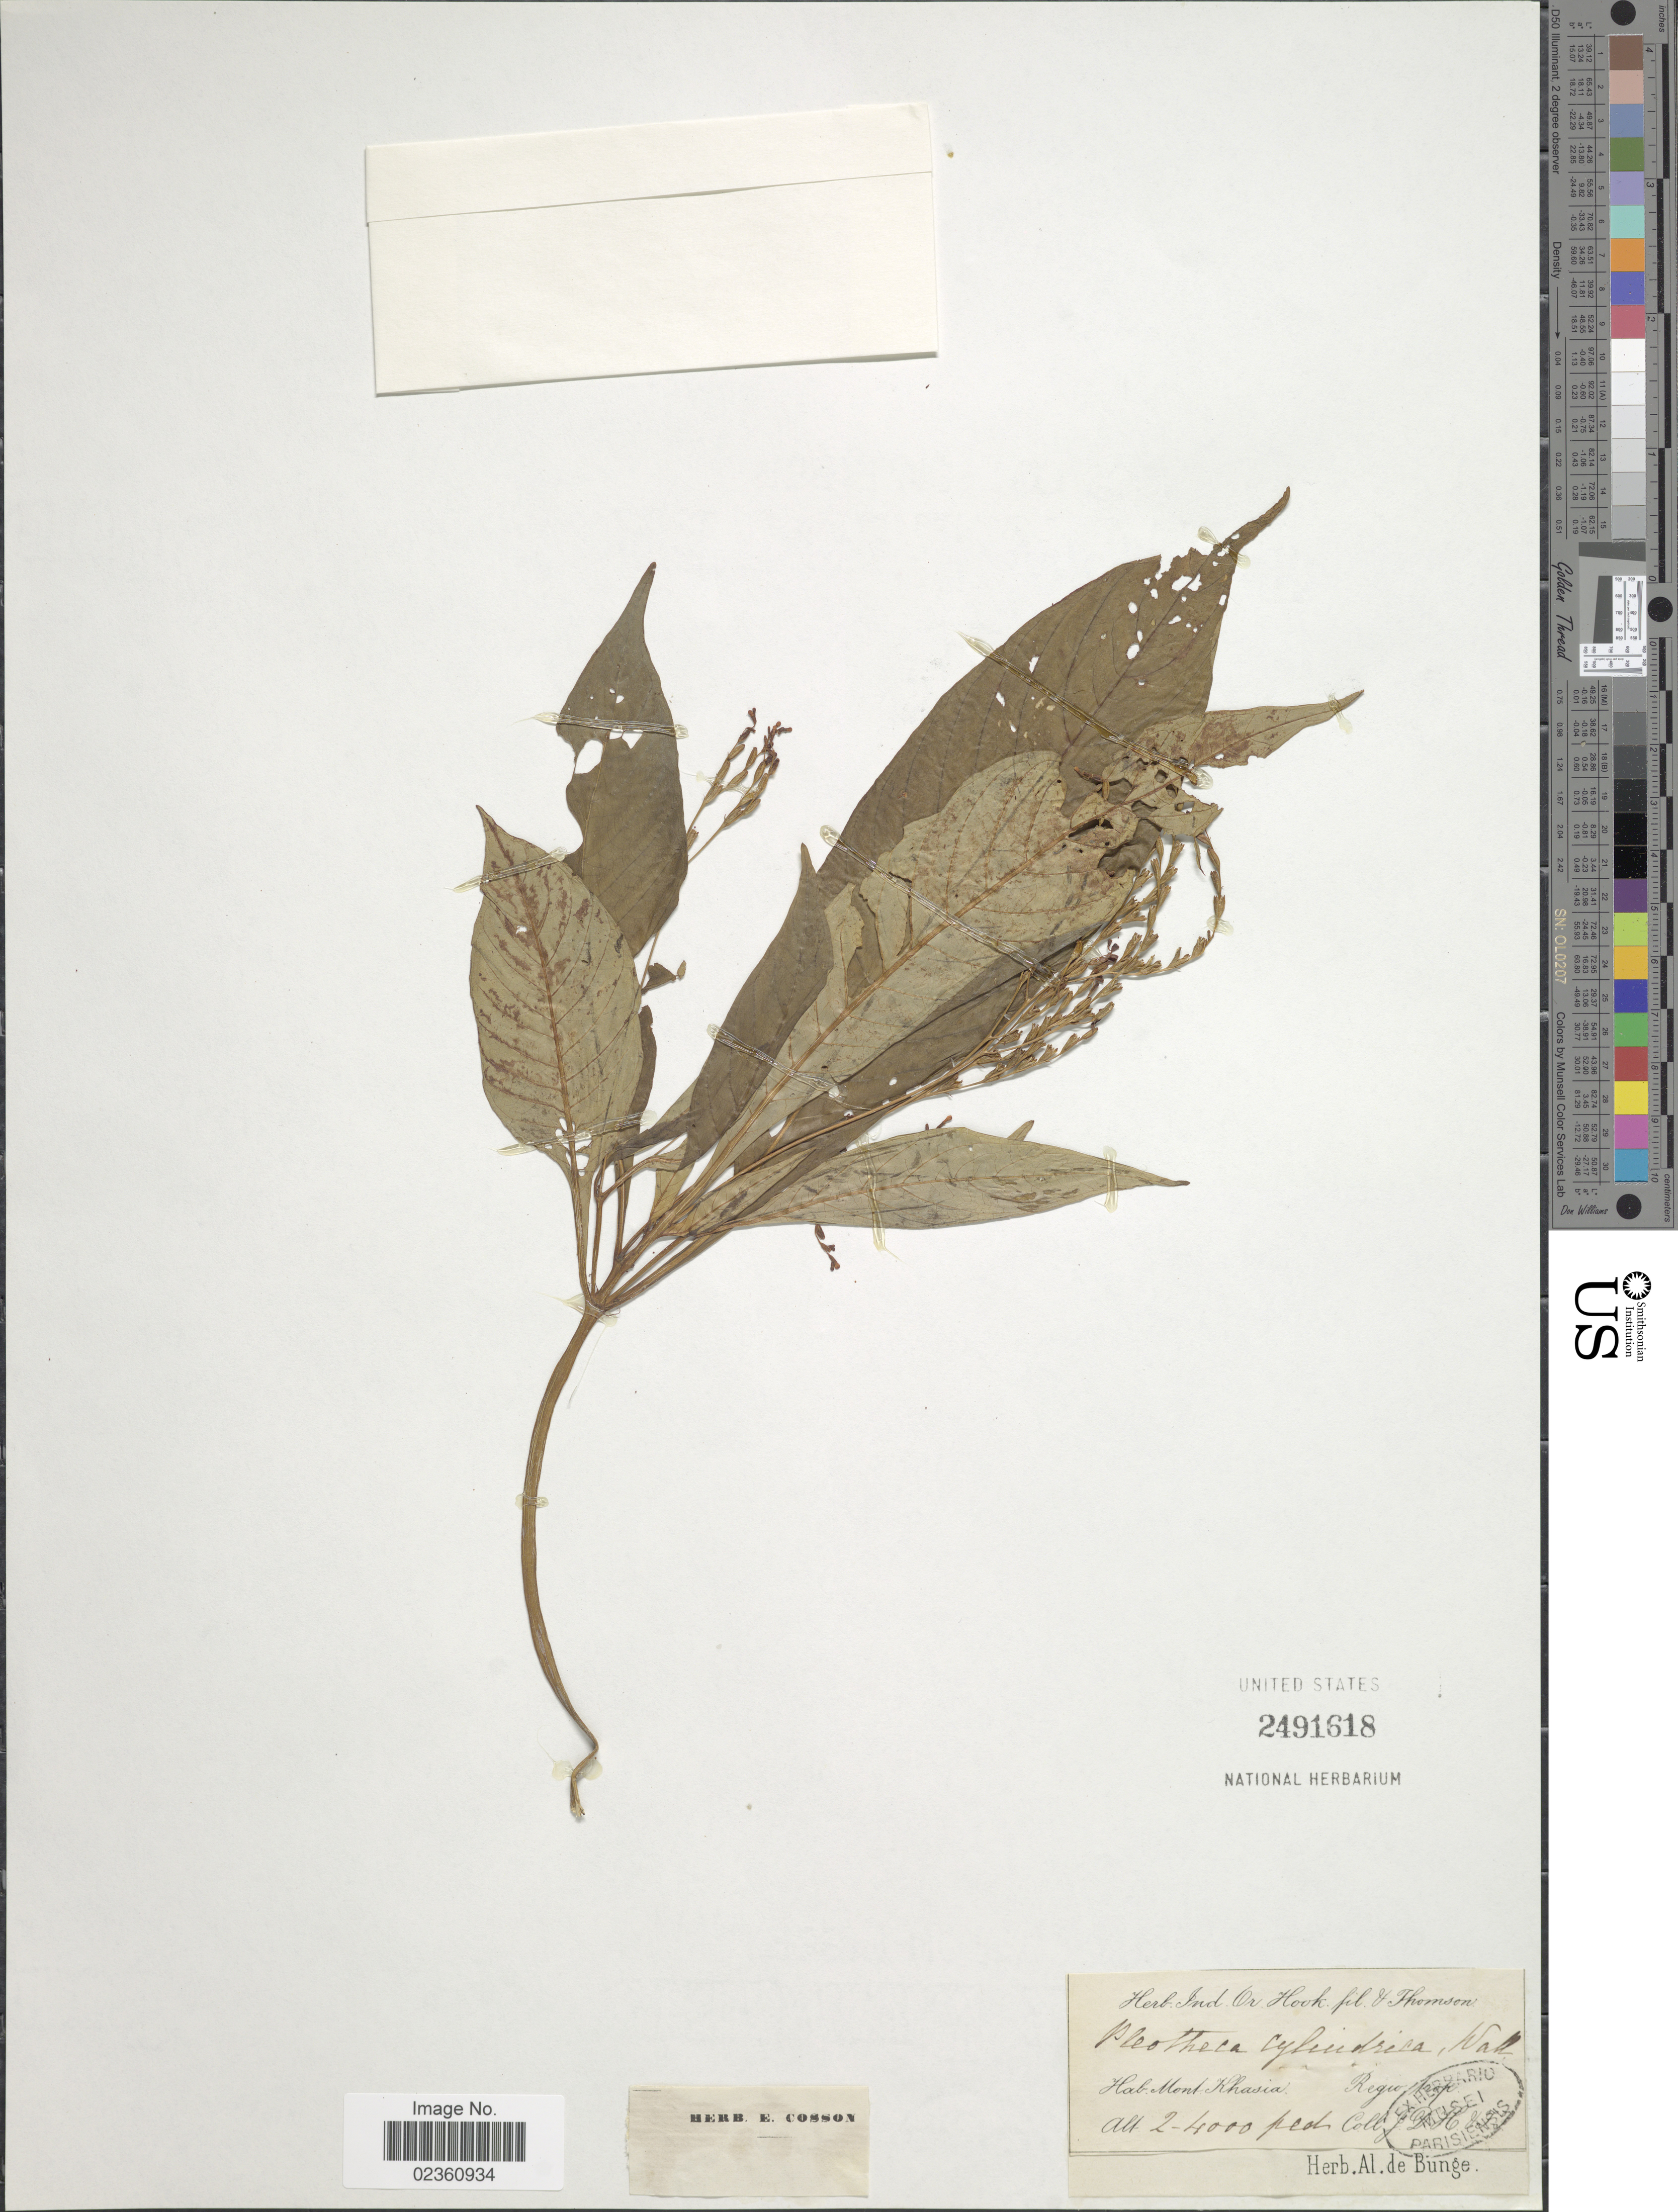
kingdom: Plantae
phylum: Tracheophyta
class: Magnoliopsida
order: Gentianales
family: Rubiaceae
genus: Spiradiclis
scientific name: Spiradiclis cylindrica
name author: Wall. ex Hook. f.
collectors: J. D. Hooker & T. Thomson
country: India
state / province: Meghalaya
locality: Mont Khasia, regio. trop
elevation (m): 610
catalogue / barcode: US 2491618